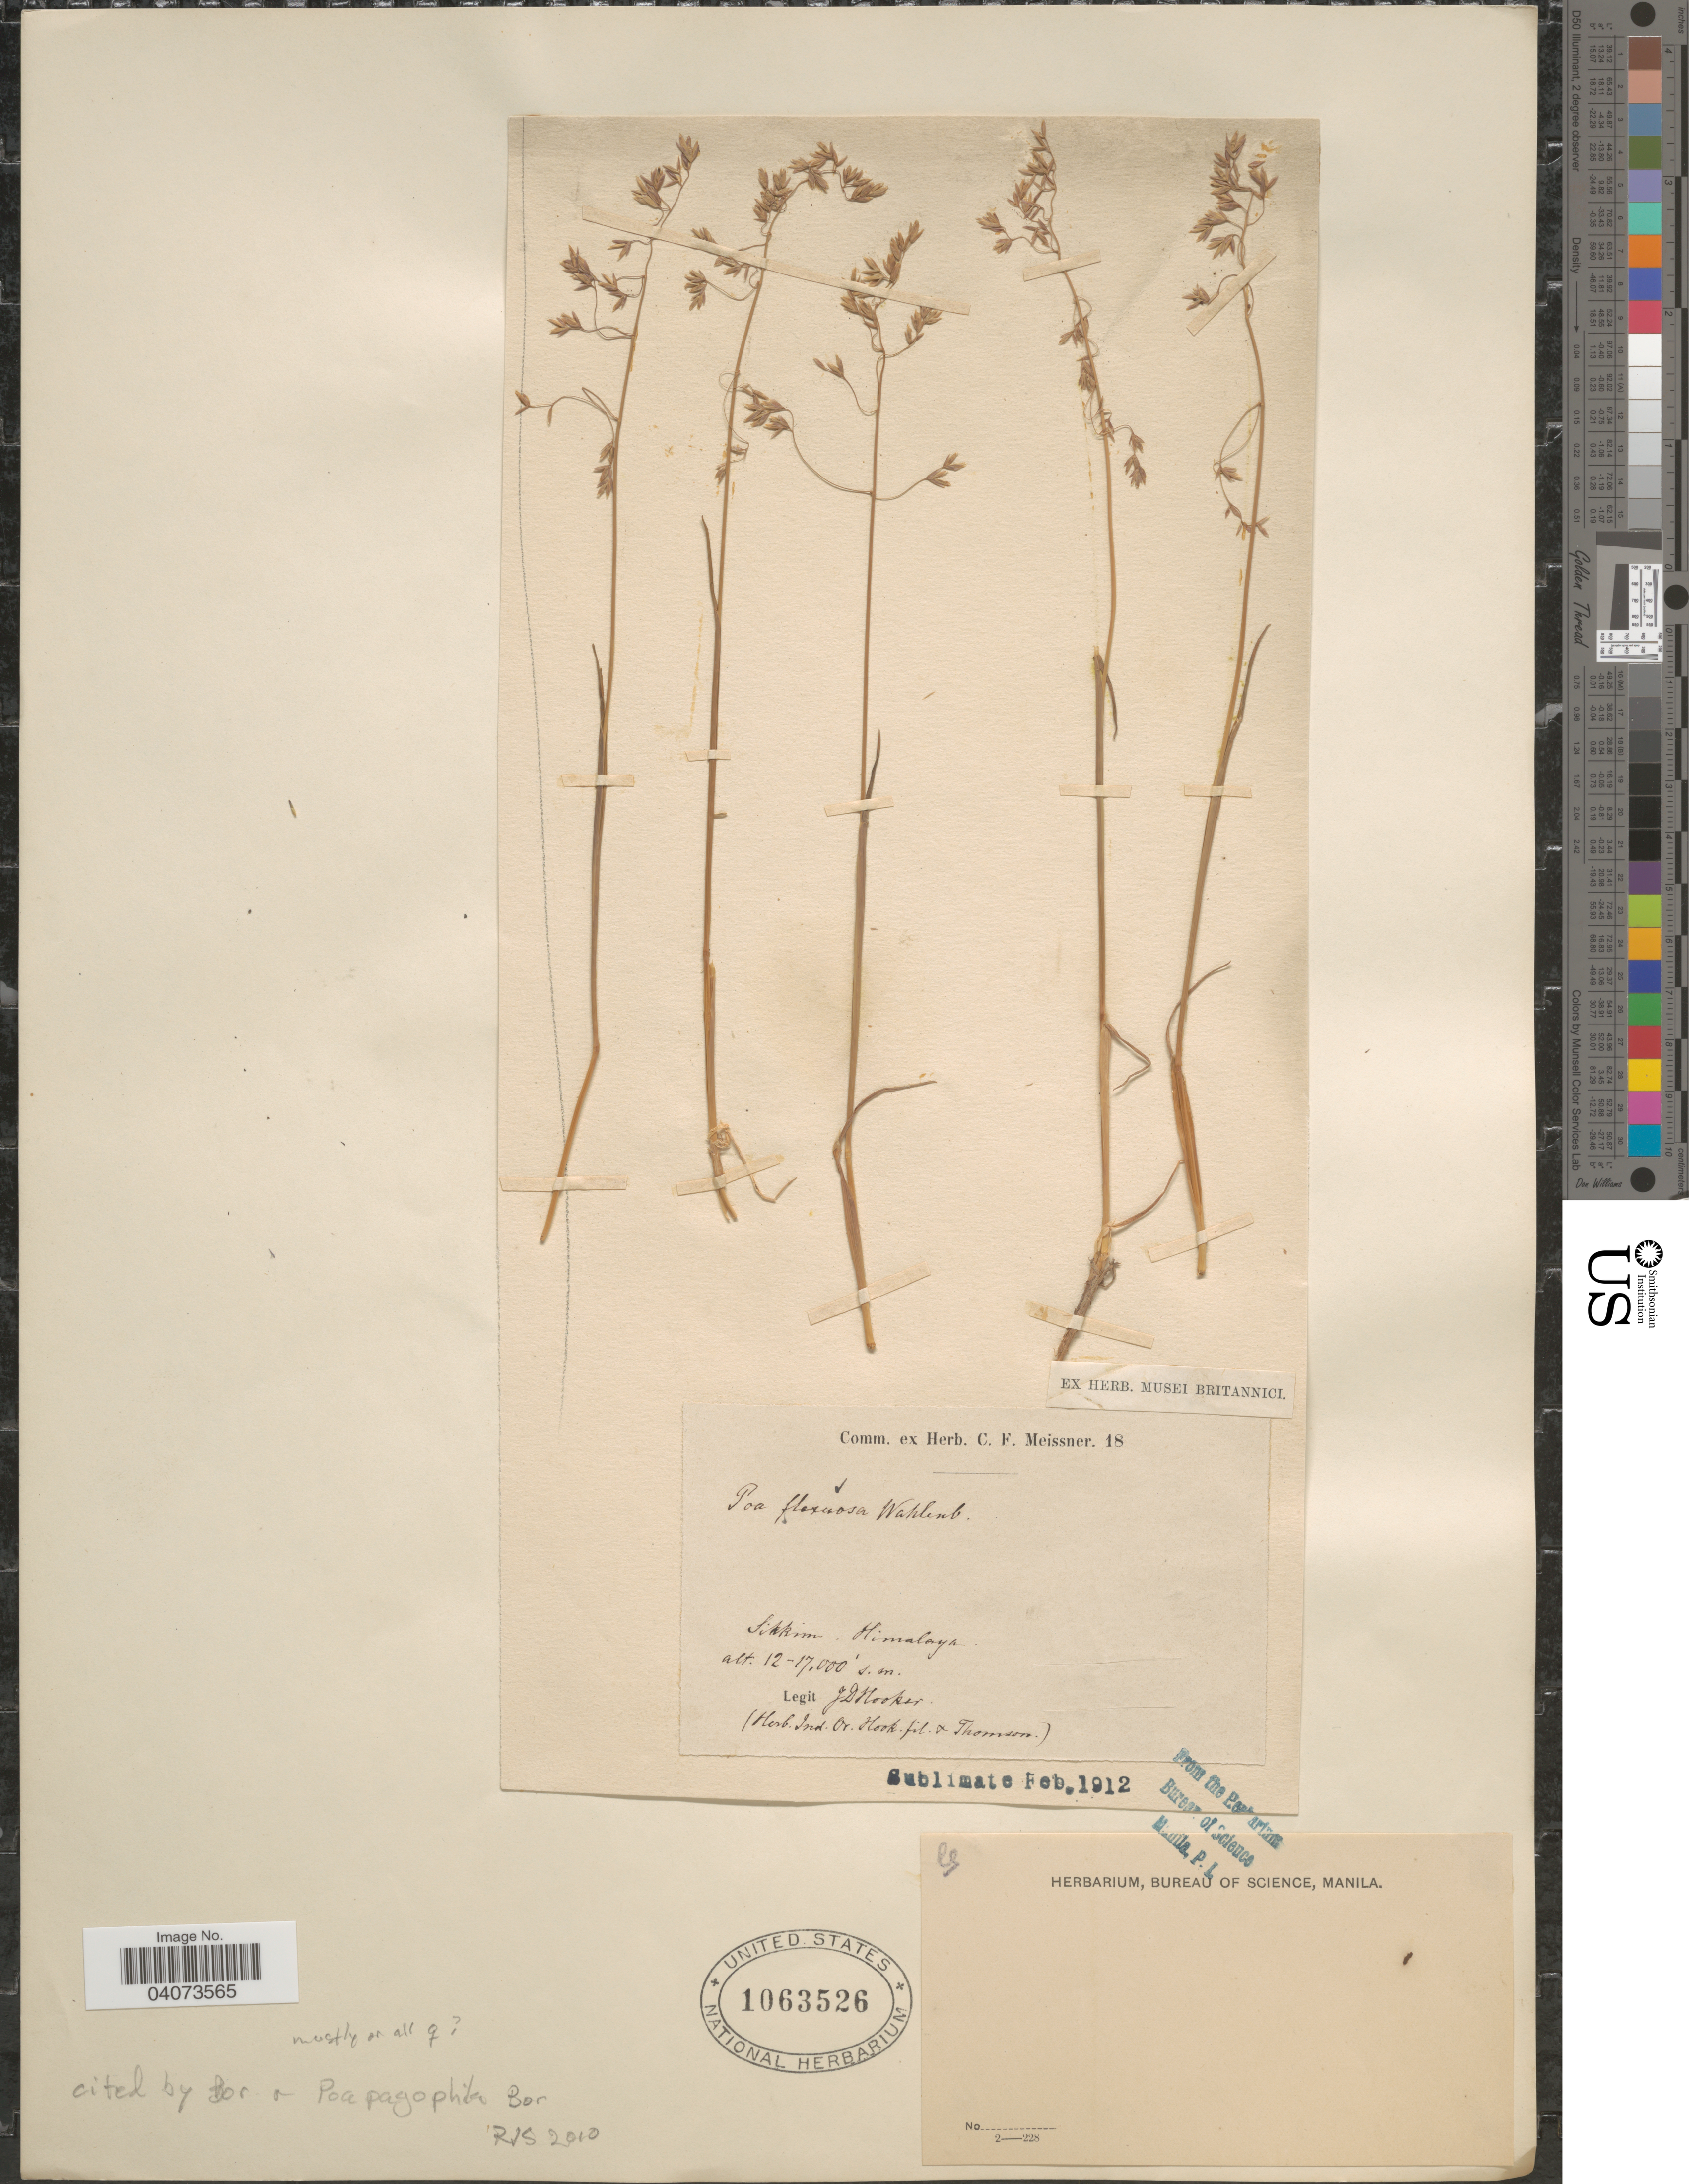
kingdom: Plantae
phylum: Tracheophyta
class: Liliopsida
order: Poales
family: Poaceae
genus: Poa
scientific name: Poa pagophila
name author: Bor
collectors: J. D. Hooker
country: India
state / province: Sikkim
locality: Himalaya.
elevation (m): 3658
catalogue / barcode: US 1063526